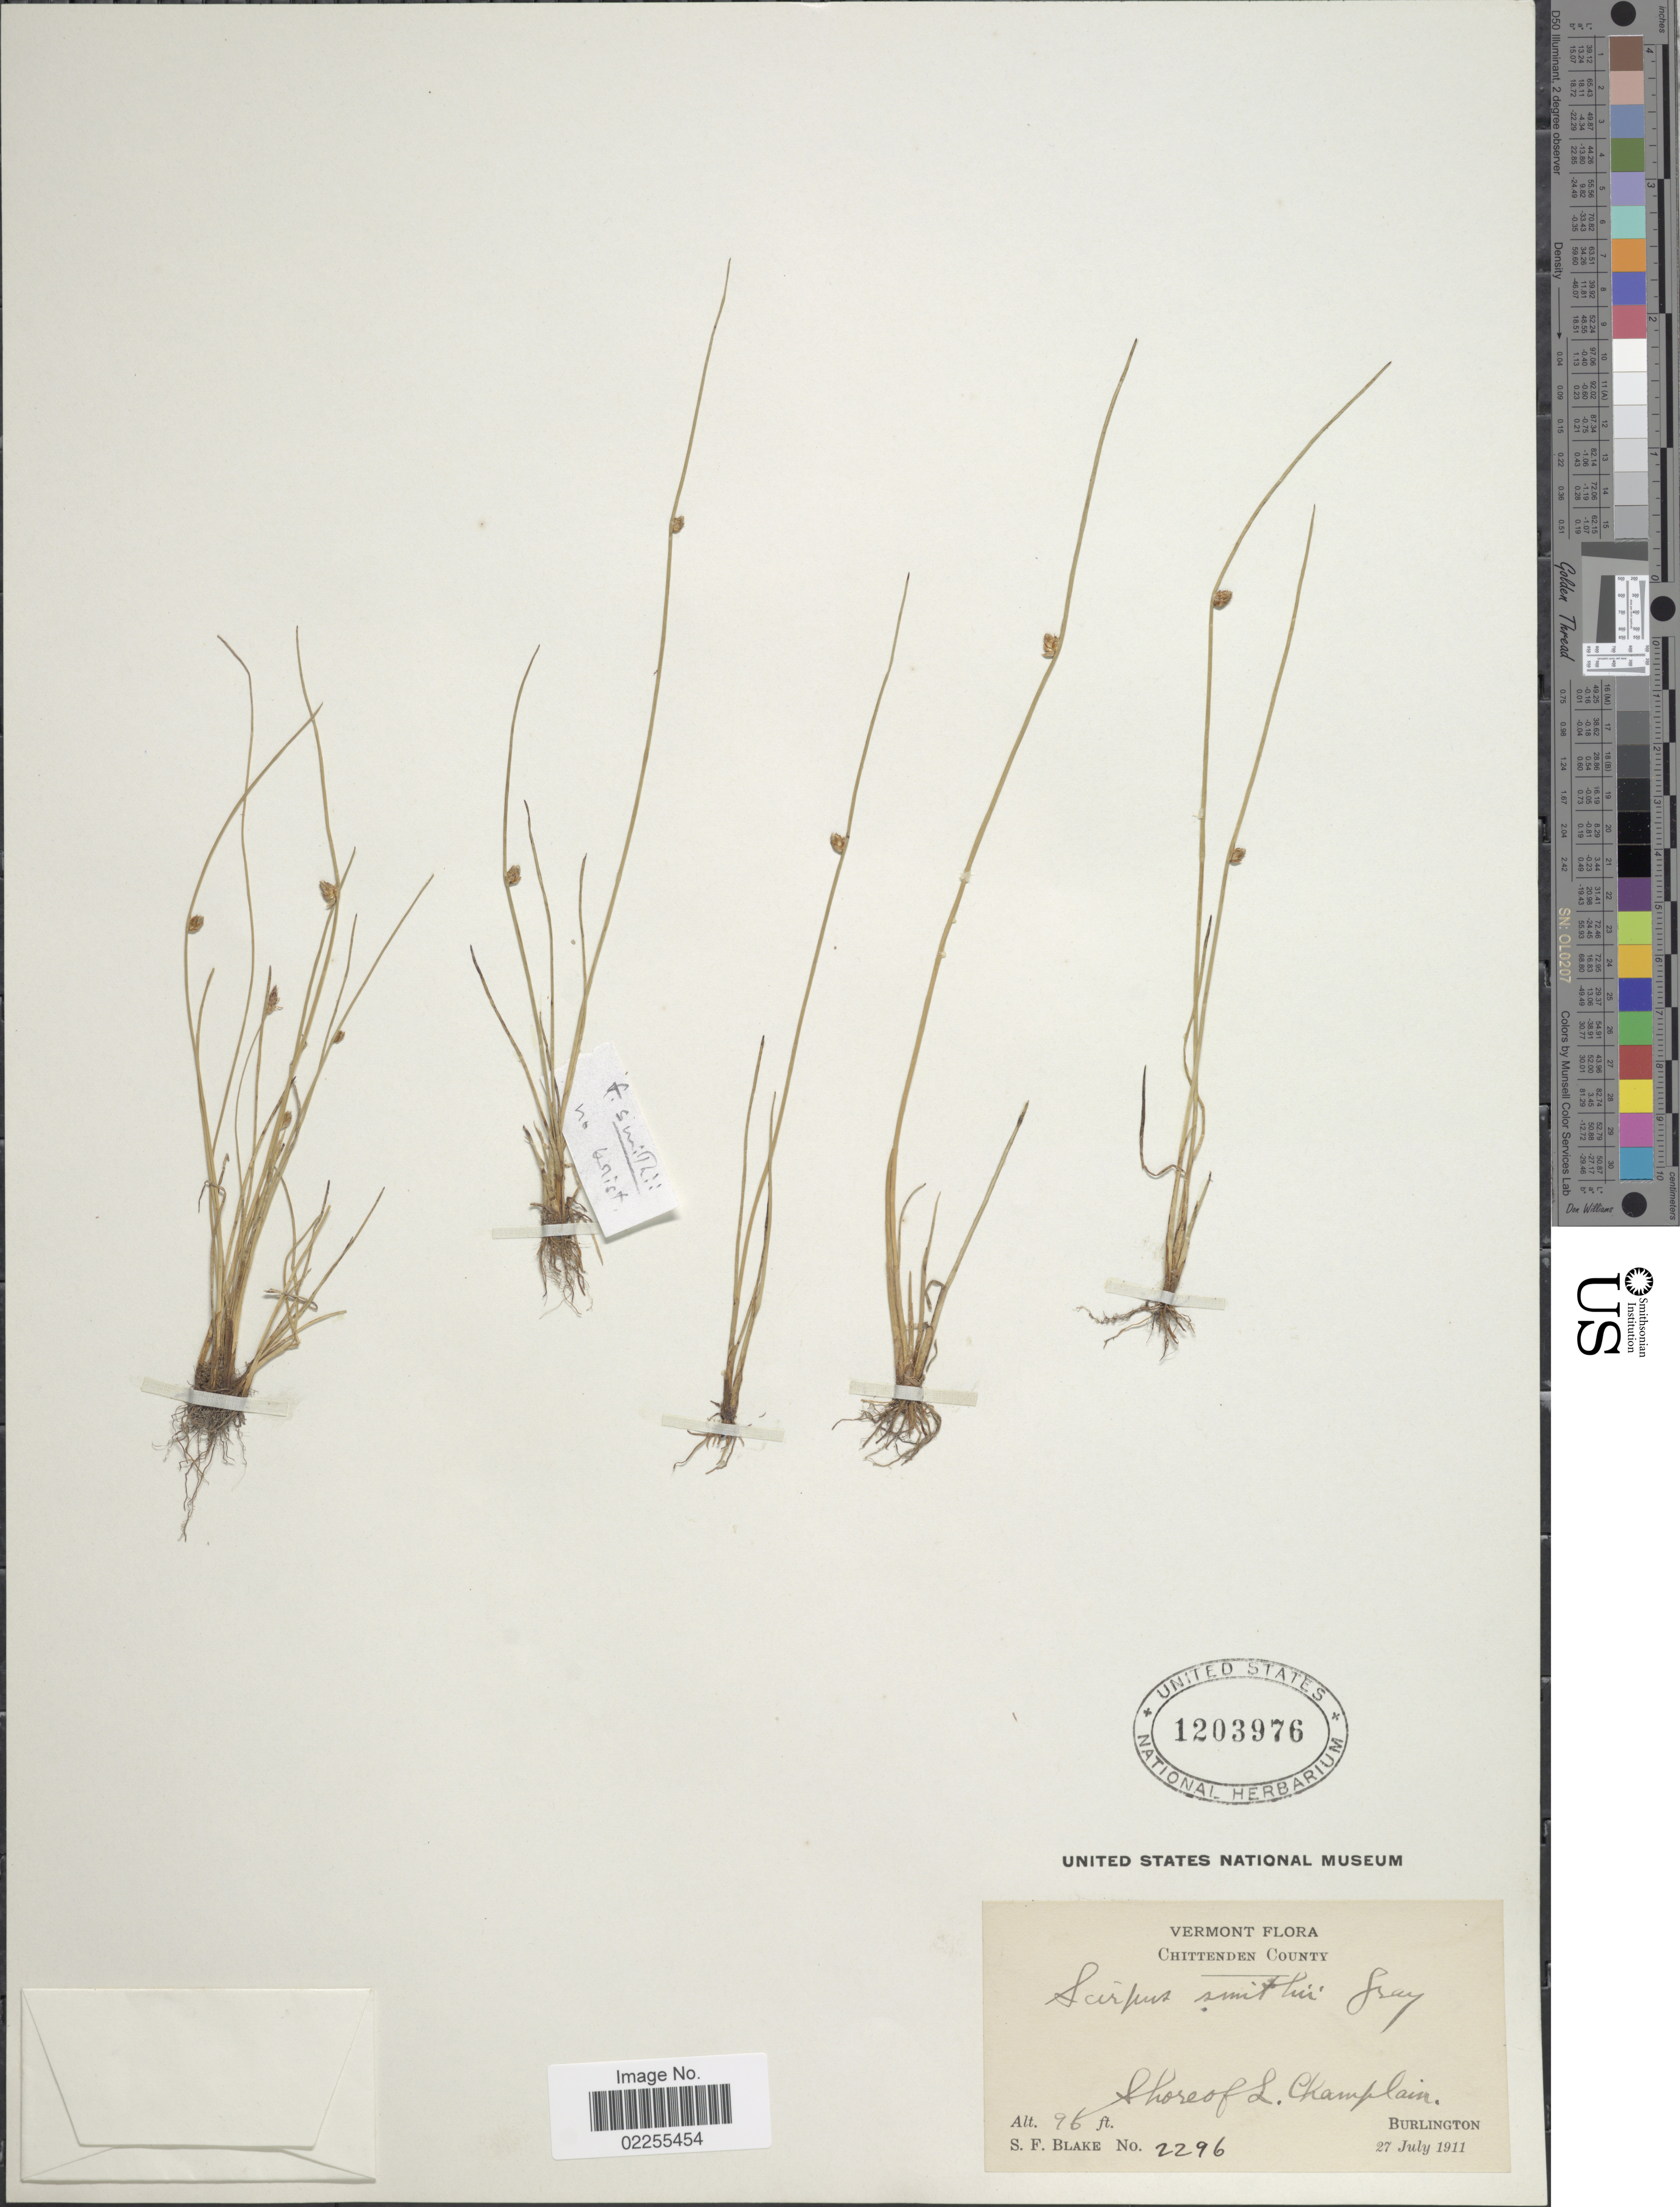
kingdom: Plantae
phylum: Tracheophyta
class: Liliopsida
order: Poales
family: Cyperaceae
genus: Schoenoplectus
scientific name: Schoenoplectus smithii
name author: (A. Gray) Soják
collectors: S. Blake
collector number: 2296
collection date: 1911-07-27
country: United States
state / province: Vermont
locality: Chittenden County, shore of L. Champlain, Burlington.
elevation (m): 29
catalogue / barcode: US 1203976